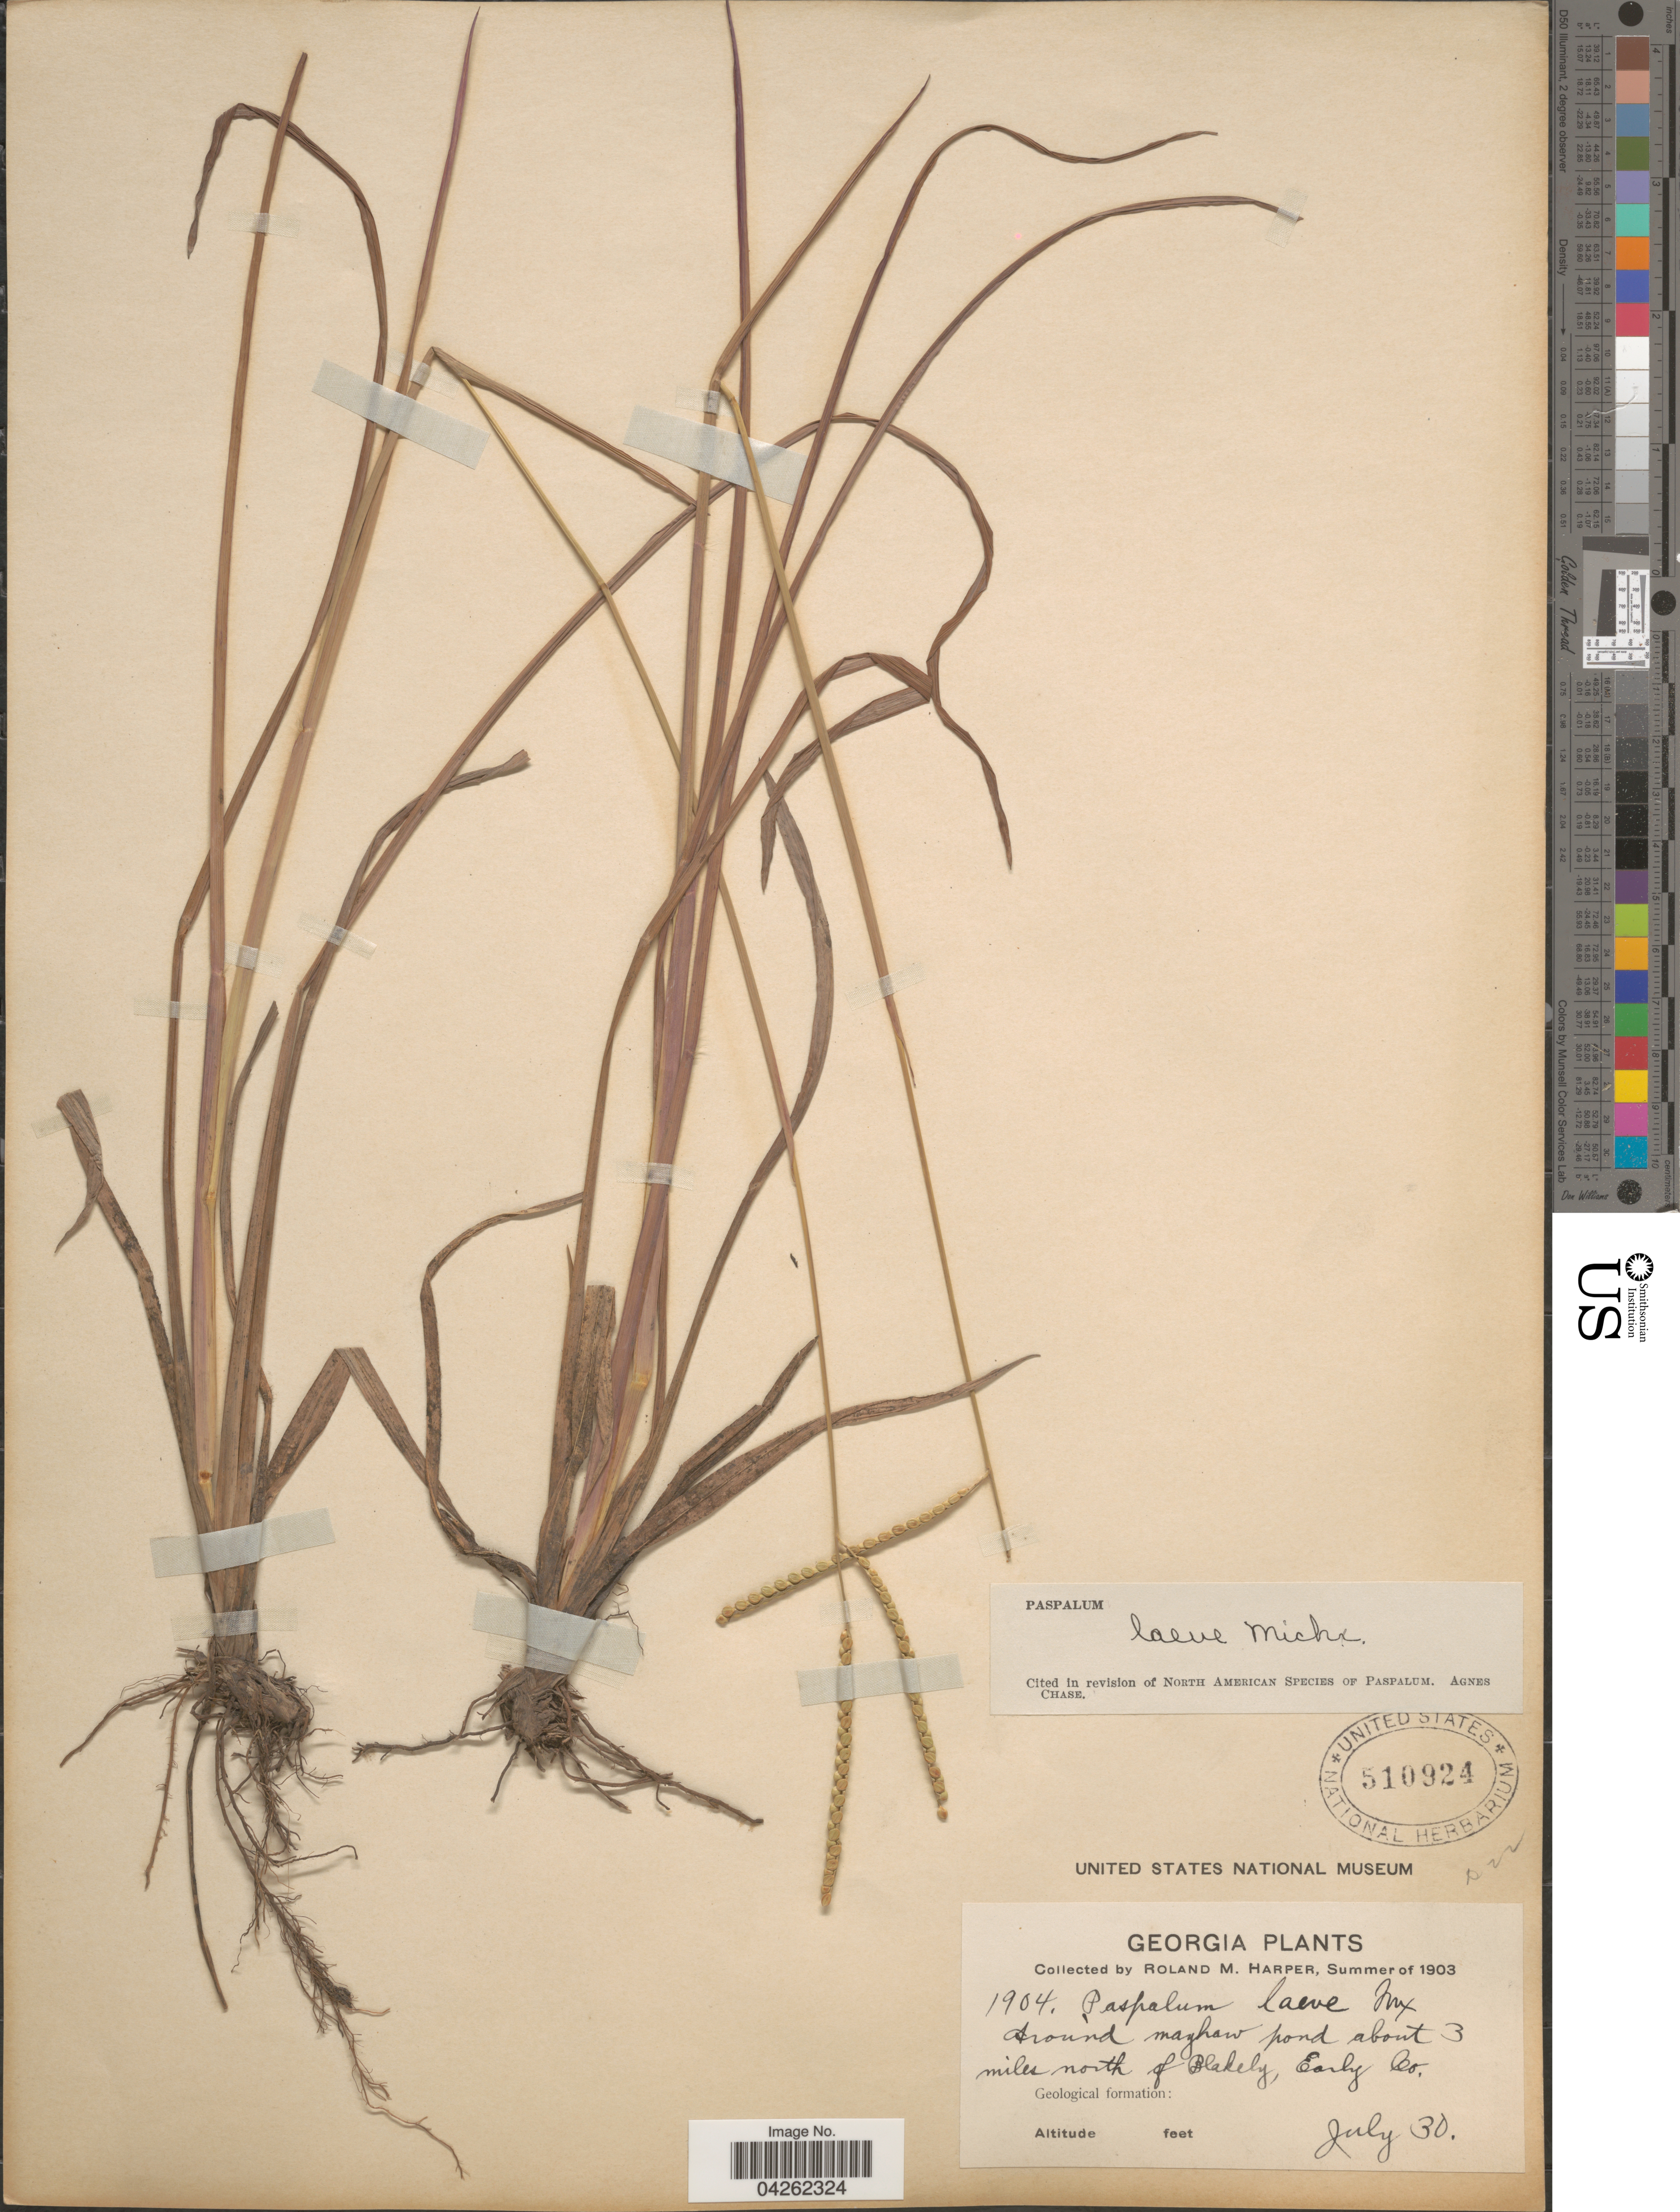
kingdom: Plantae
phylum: Tracheophyta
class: Liliopsida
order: Poales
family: Poaceae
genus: Paspalum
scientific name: Paspalum laeve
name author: Michx.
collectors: R. M. Harper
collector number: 1904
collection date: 1903-07-30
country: United States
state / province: Georgia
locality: Around mayhaw pond about 3 miles north of Blakely, Early Co.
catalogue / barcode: US 510924